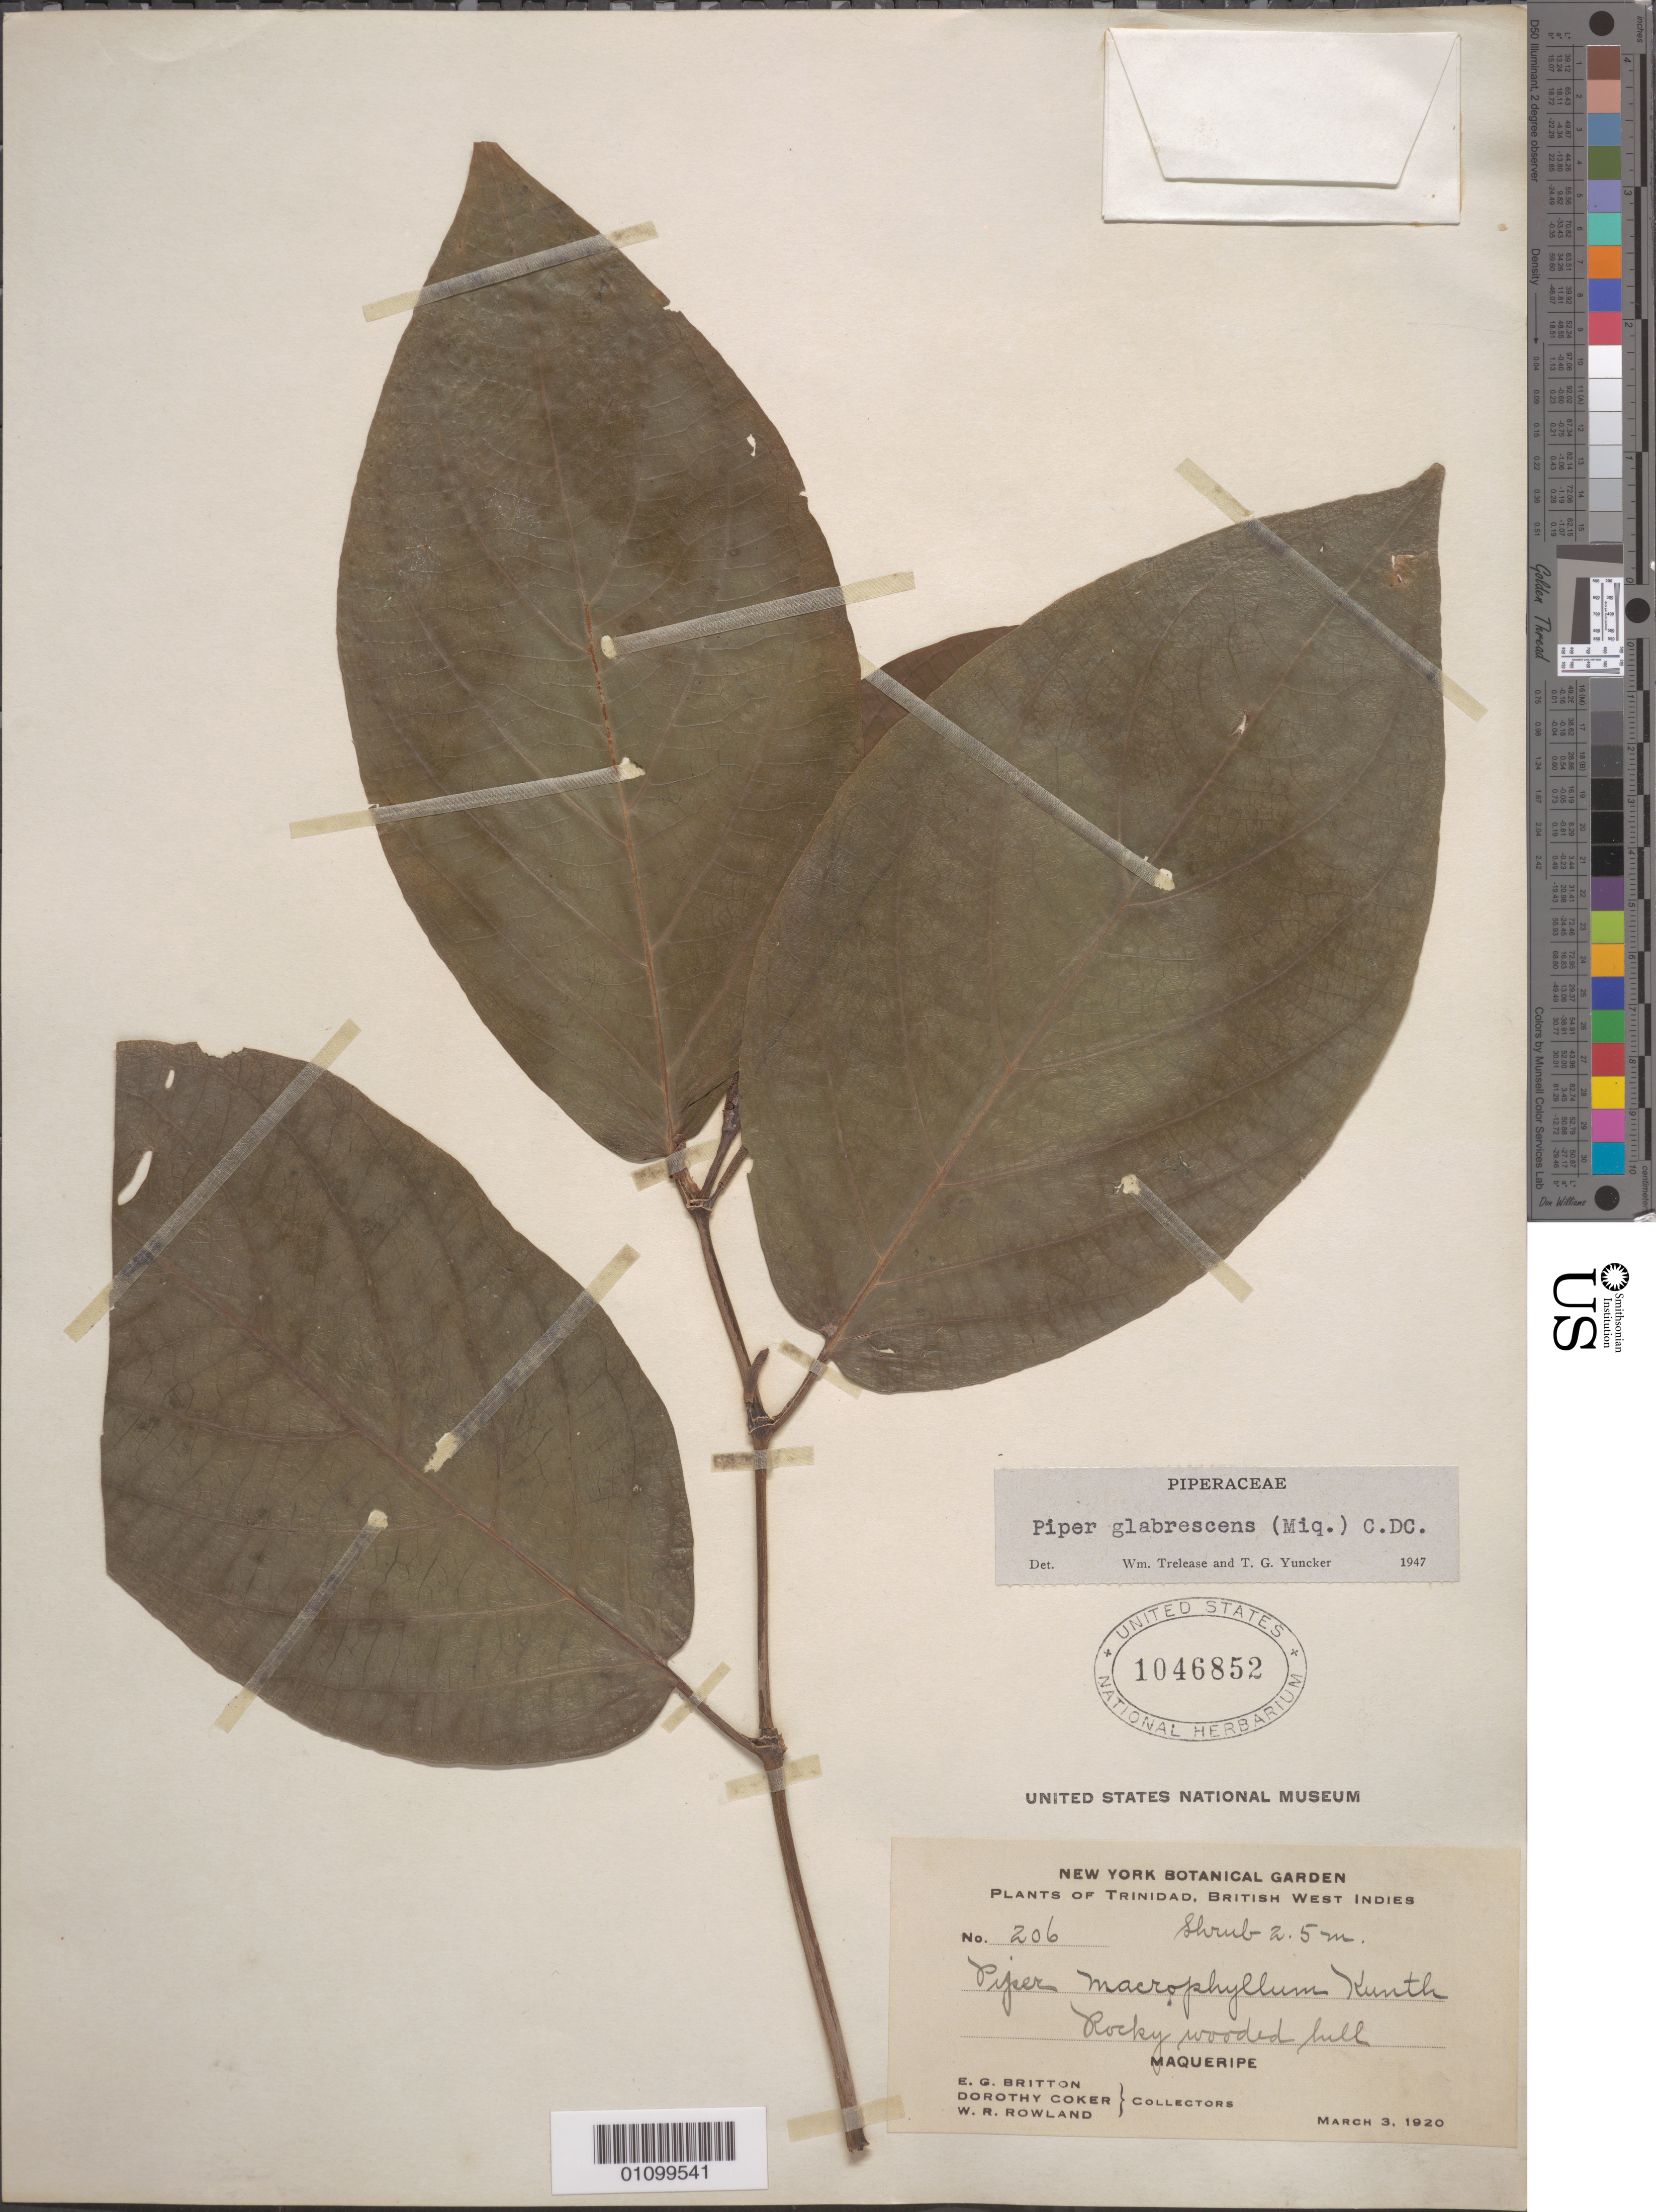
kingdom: Plantae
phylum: Tracheophyta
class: Magnoliopsida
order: Piperales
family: Piperaceae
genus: Piper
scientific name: Piper glabrescens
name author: (Miq.) C. DC.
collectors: E. G. Britton, D. Coker & W. Rowland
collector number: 206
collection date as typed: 03 Mar 1920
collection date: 1920-03-03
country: Trinidad and Tobago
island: Trinidad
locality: Rocky wooded hill, Maqueripe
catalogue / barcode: US 1046852